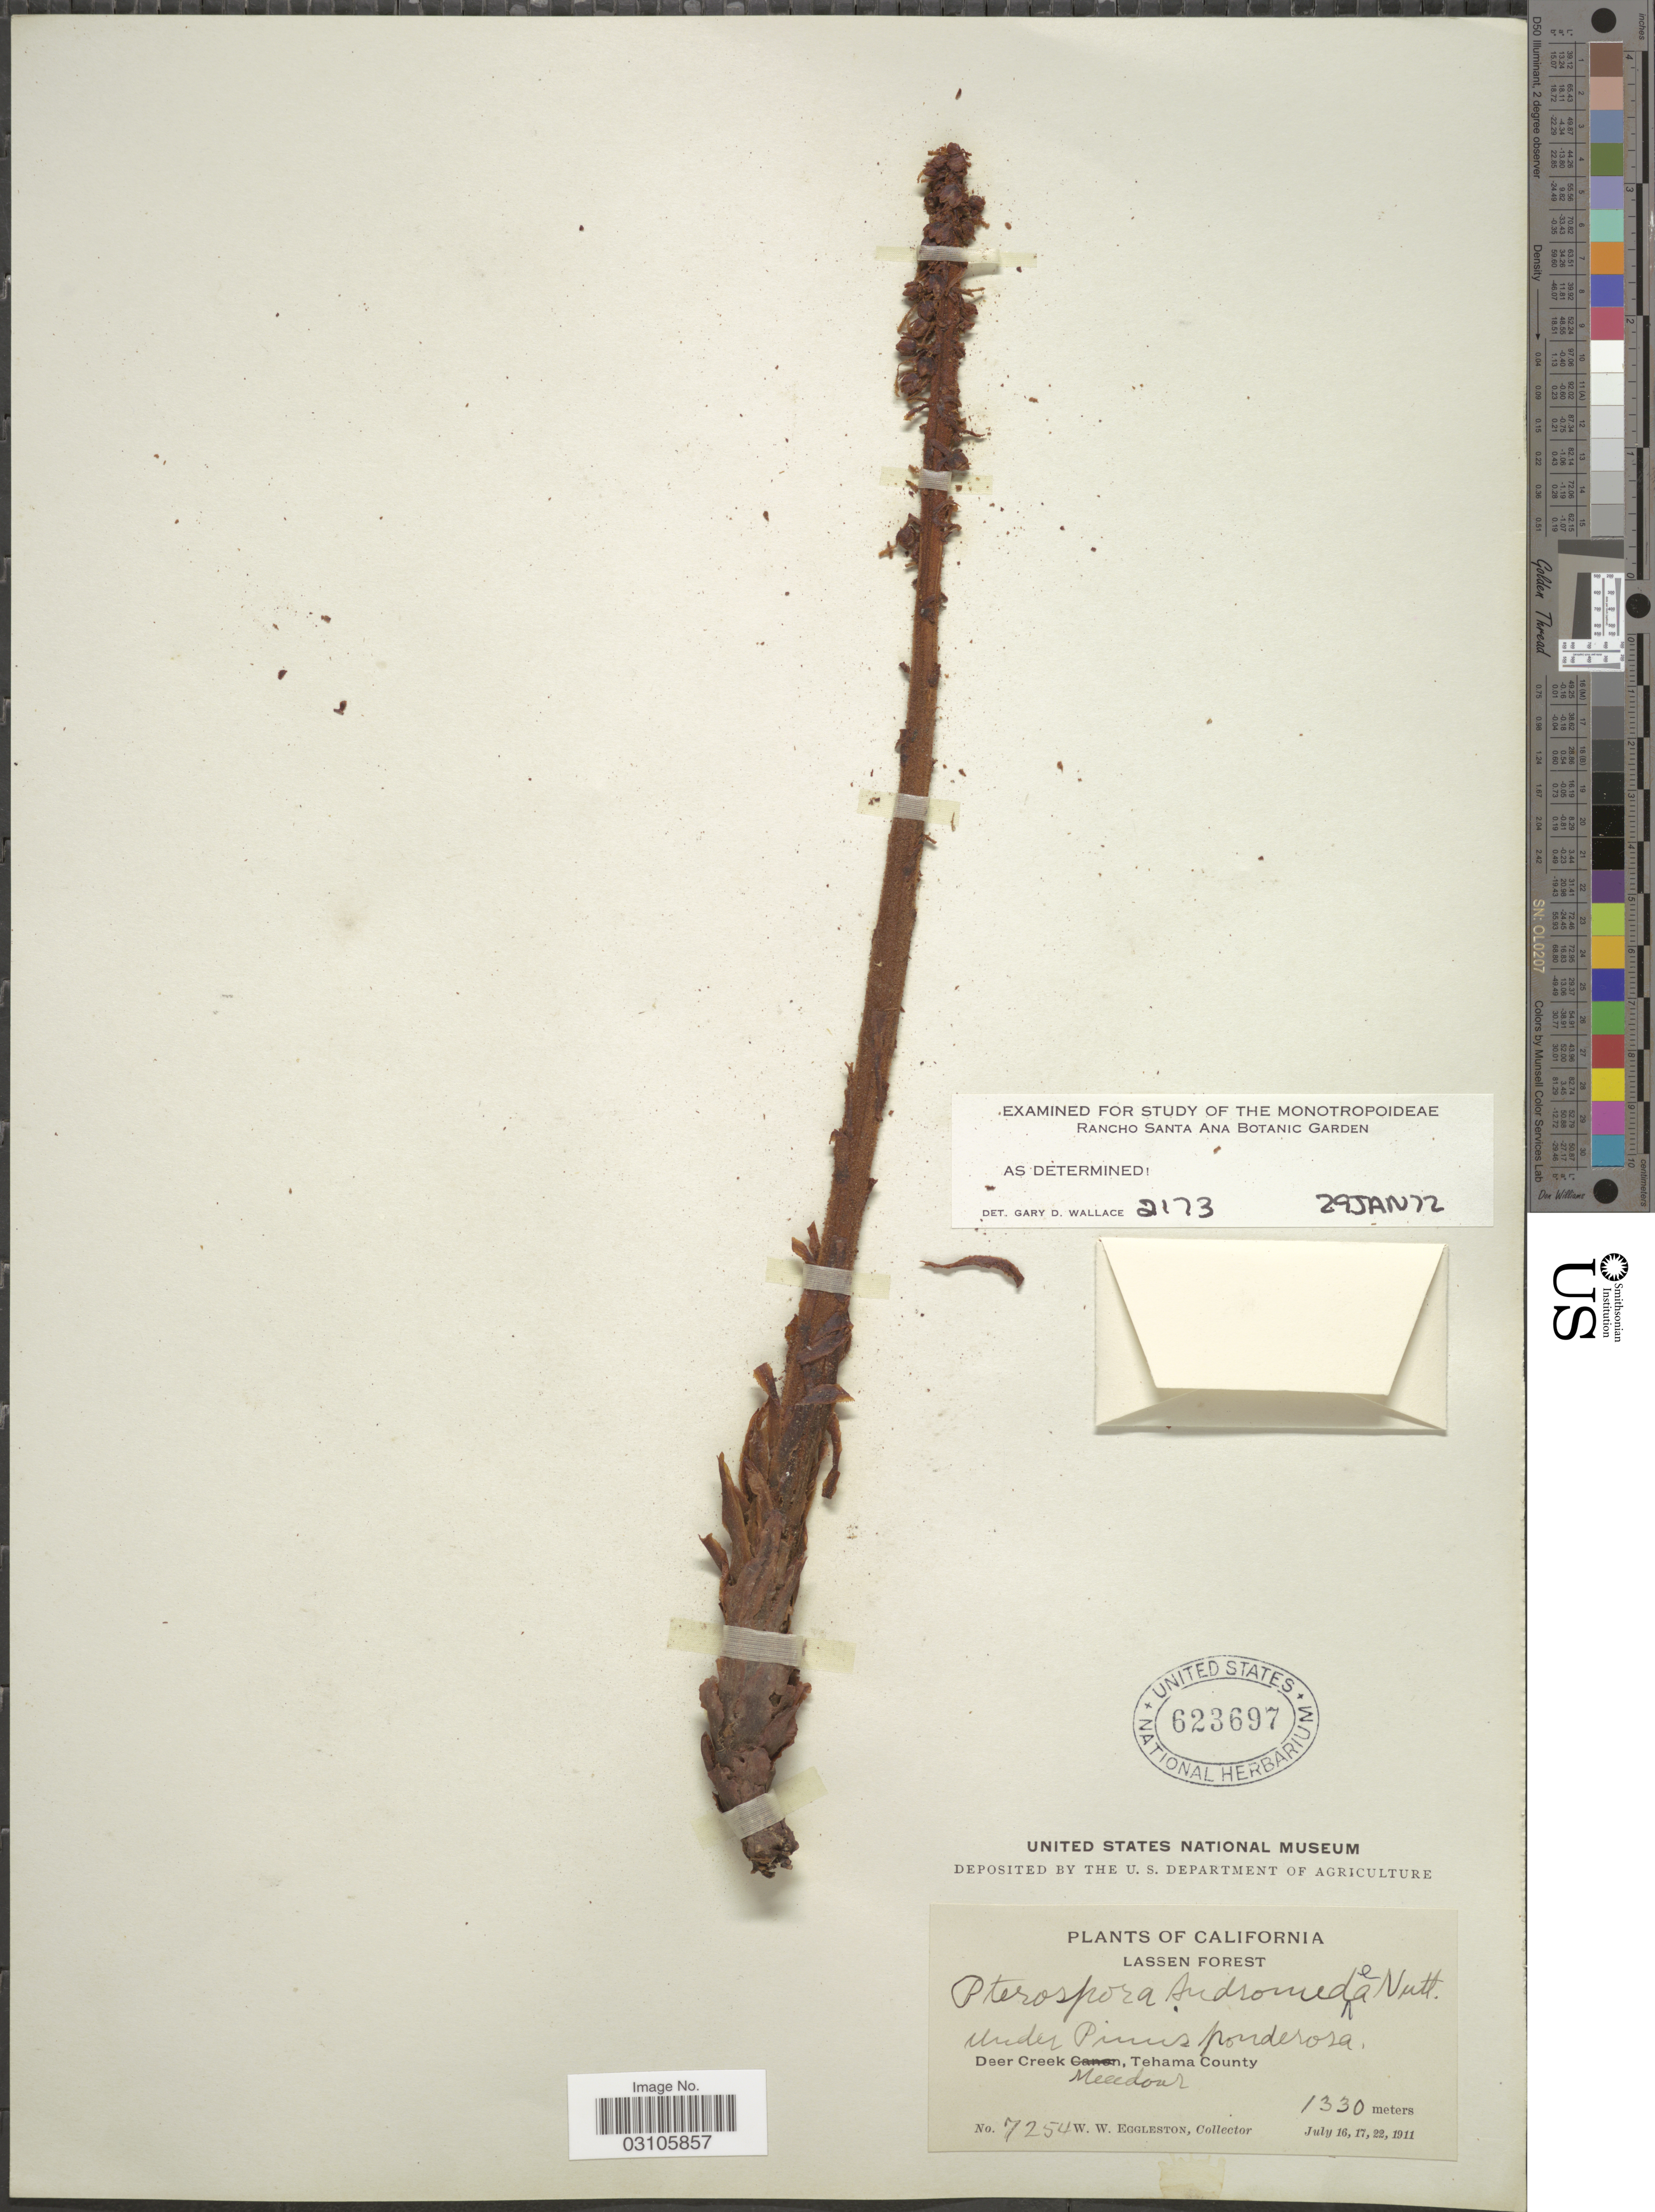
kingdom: Plantae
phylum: Tracheophyta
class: Magnoliopsida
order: Ericales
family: Ericaceae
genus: Pterospora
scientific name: Pterospora andromedea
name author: Nutt.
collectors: W. W. Eggleston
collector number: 7254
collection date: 1911-07-16/1911-07-22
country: United States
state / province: California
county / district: Tehama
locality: Lassen Forest. Deer Creek Meadows, Tehama County.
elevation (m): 1330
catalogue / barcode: US 623697